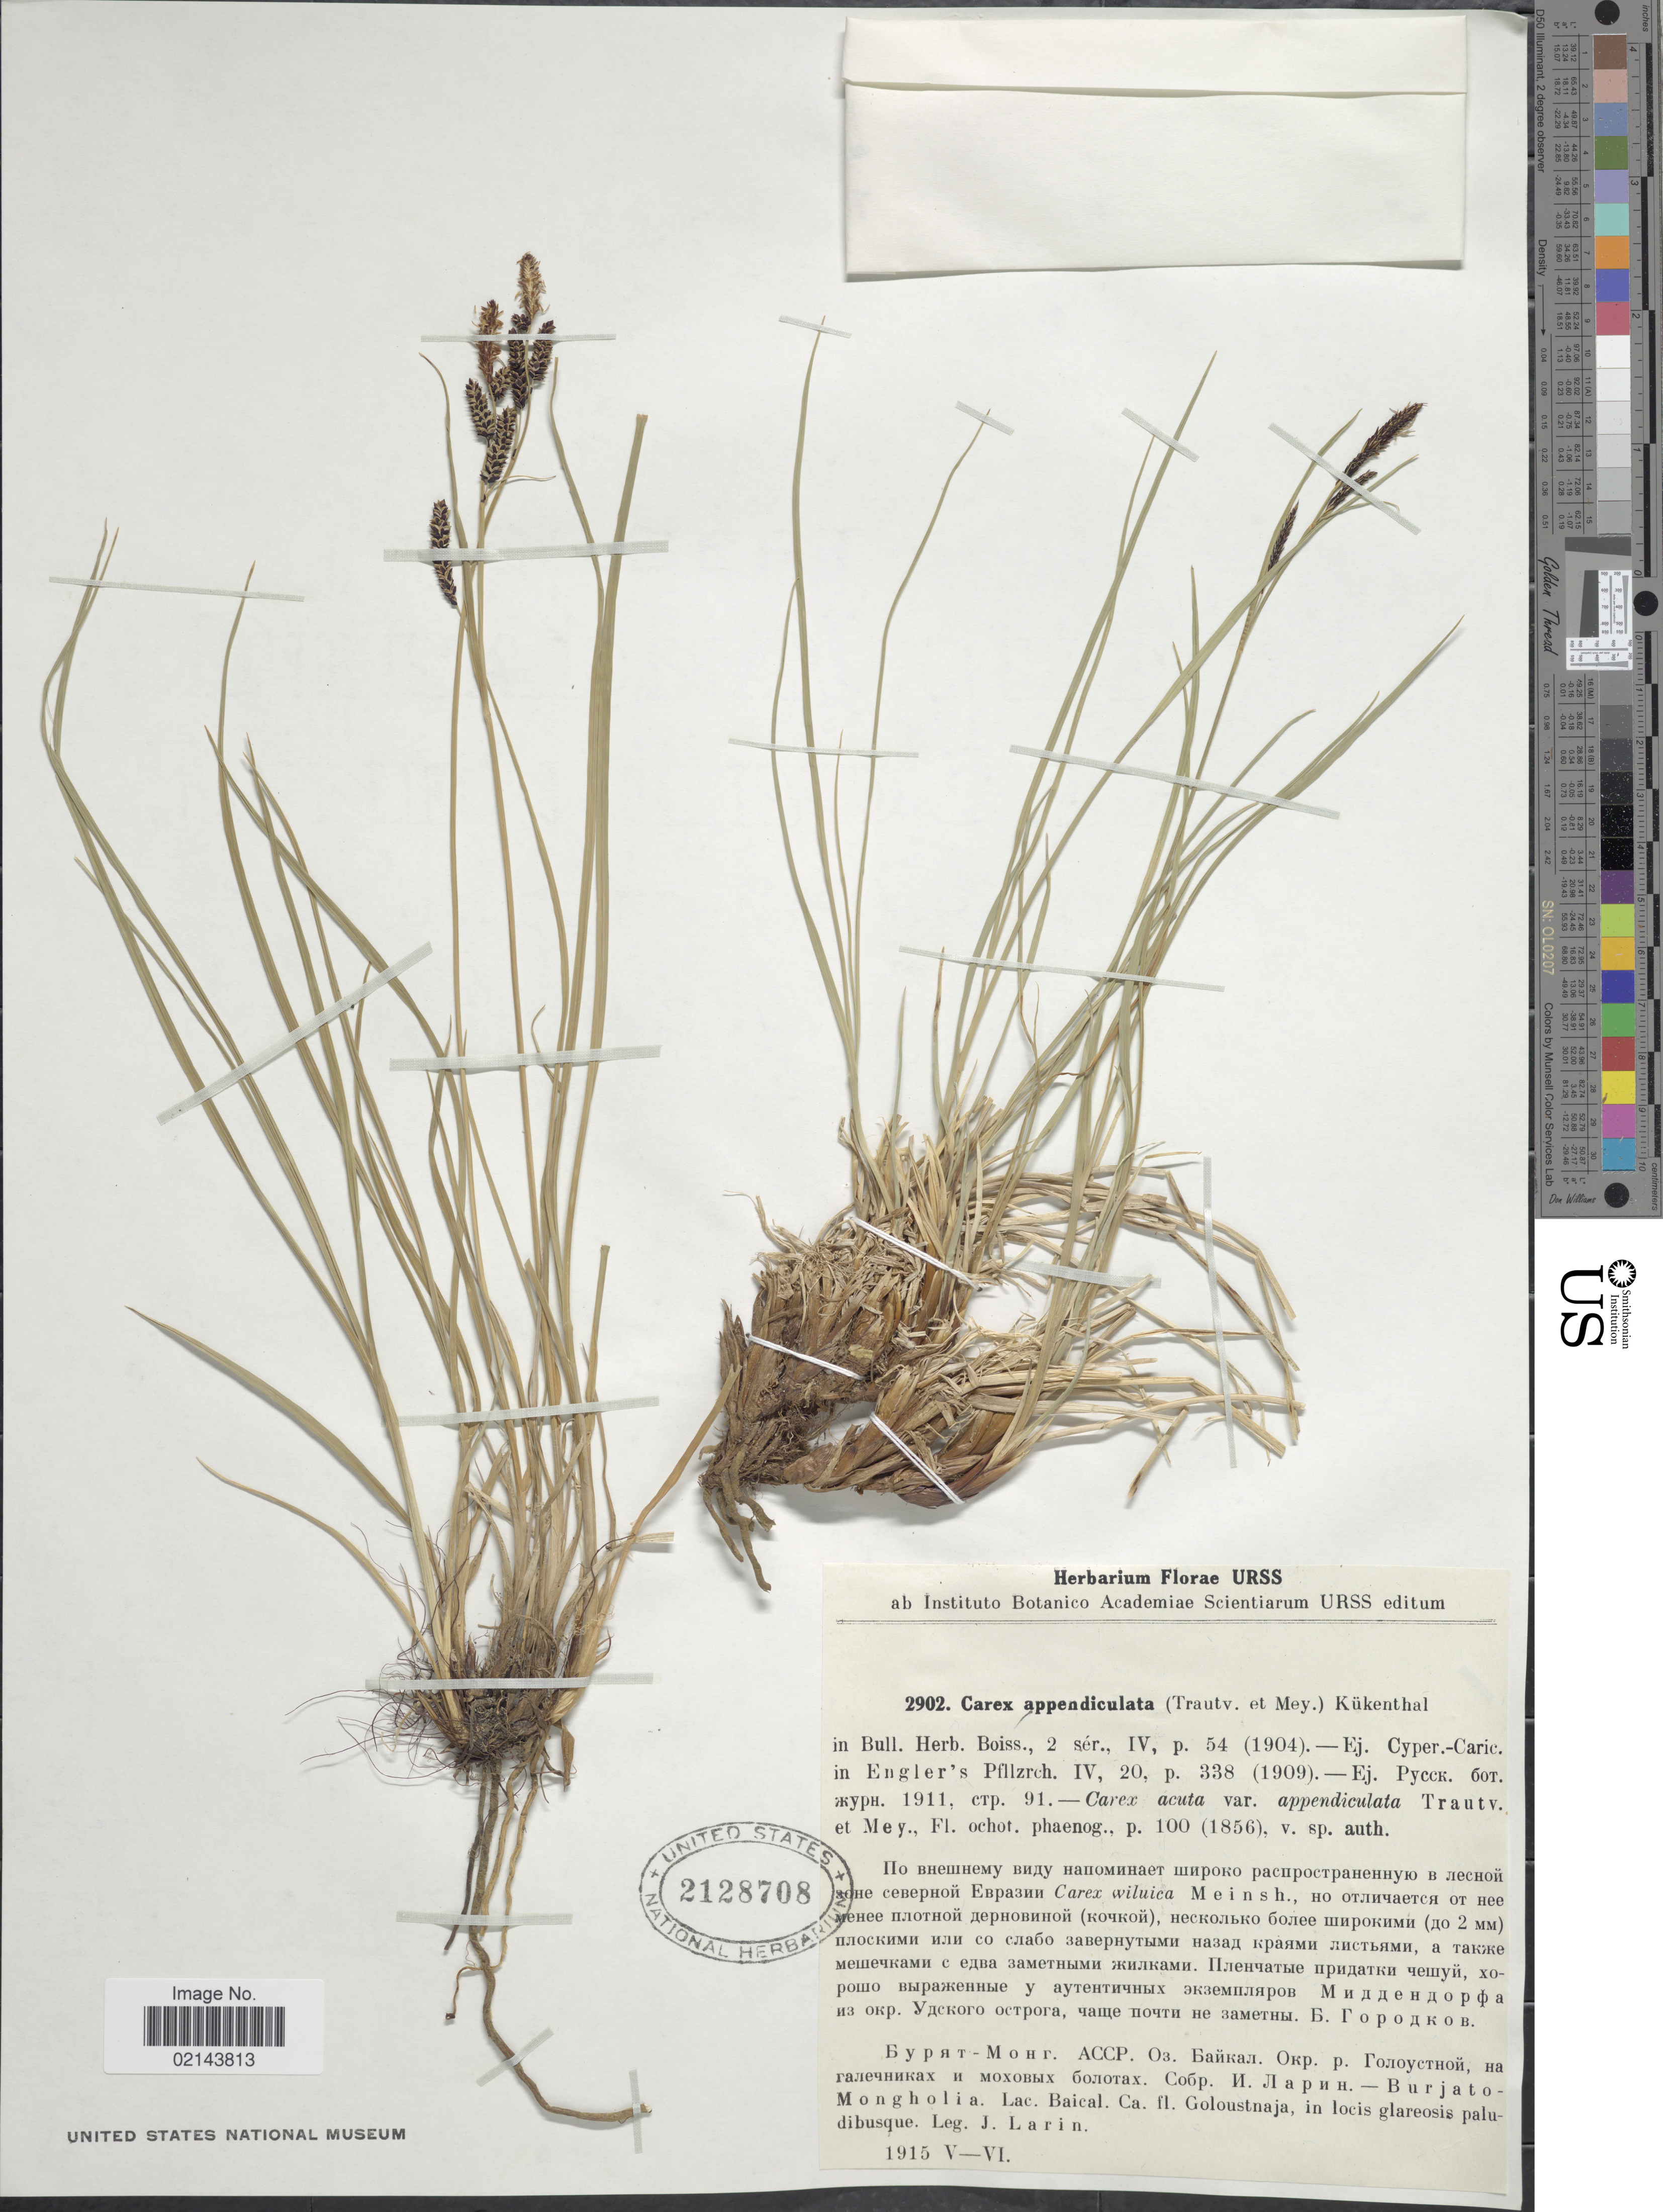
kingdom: Plantae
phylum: Tracheophyta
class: Liliopsida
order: Poales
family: Cyperaceae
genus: Carex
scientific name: Carex appendiculata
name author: (Trautv. & C.A. Mey.) Kük.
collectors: J. Larin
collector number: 2902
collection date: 1915-05/1915-06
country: Russian Federation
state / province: Irkutsk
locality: Burjato-Mongholia. Lac. Baical. Ca. fl. Goloustnaja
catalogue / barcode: US 2128708